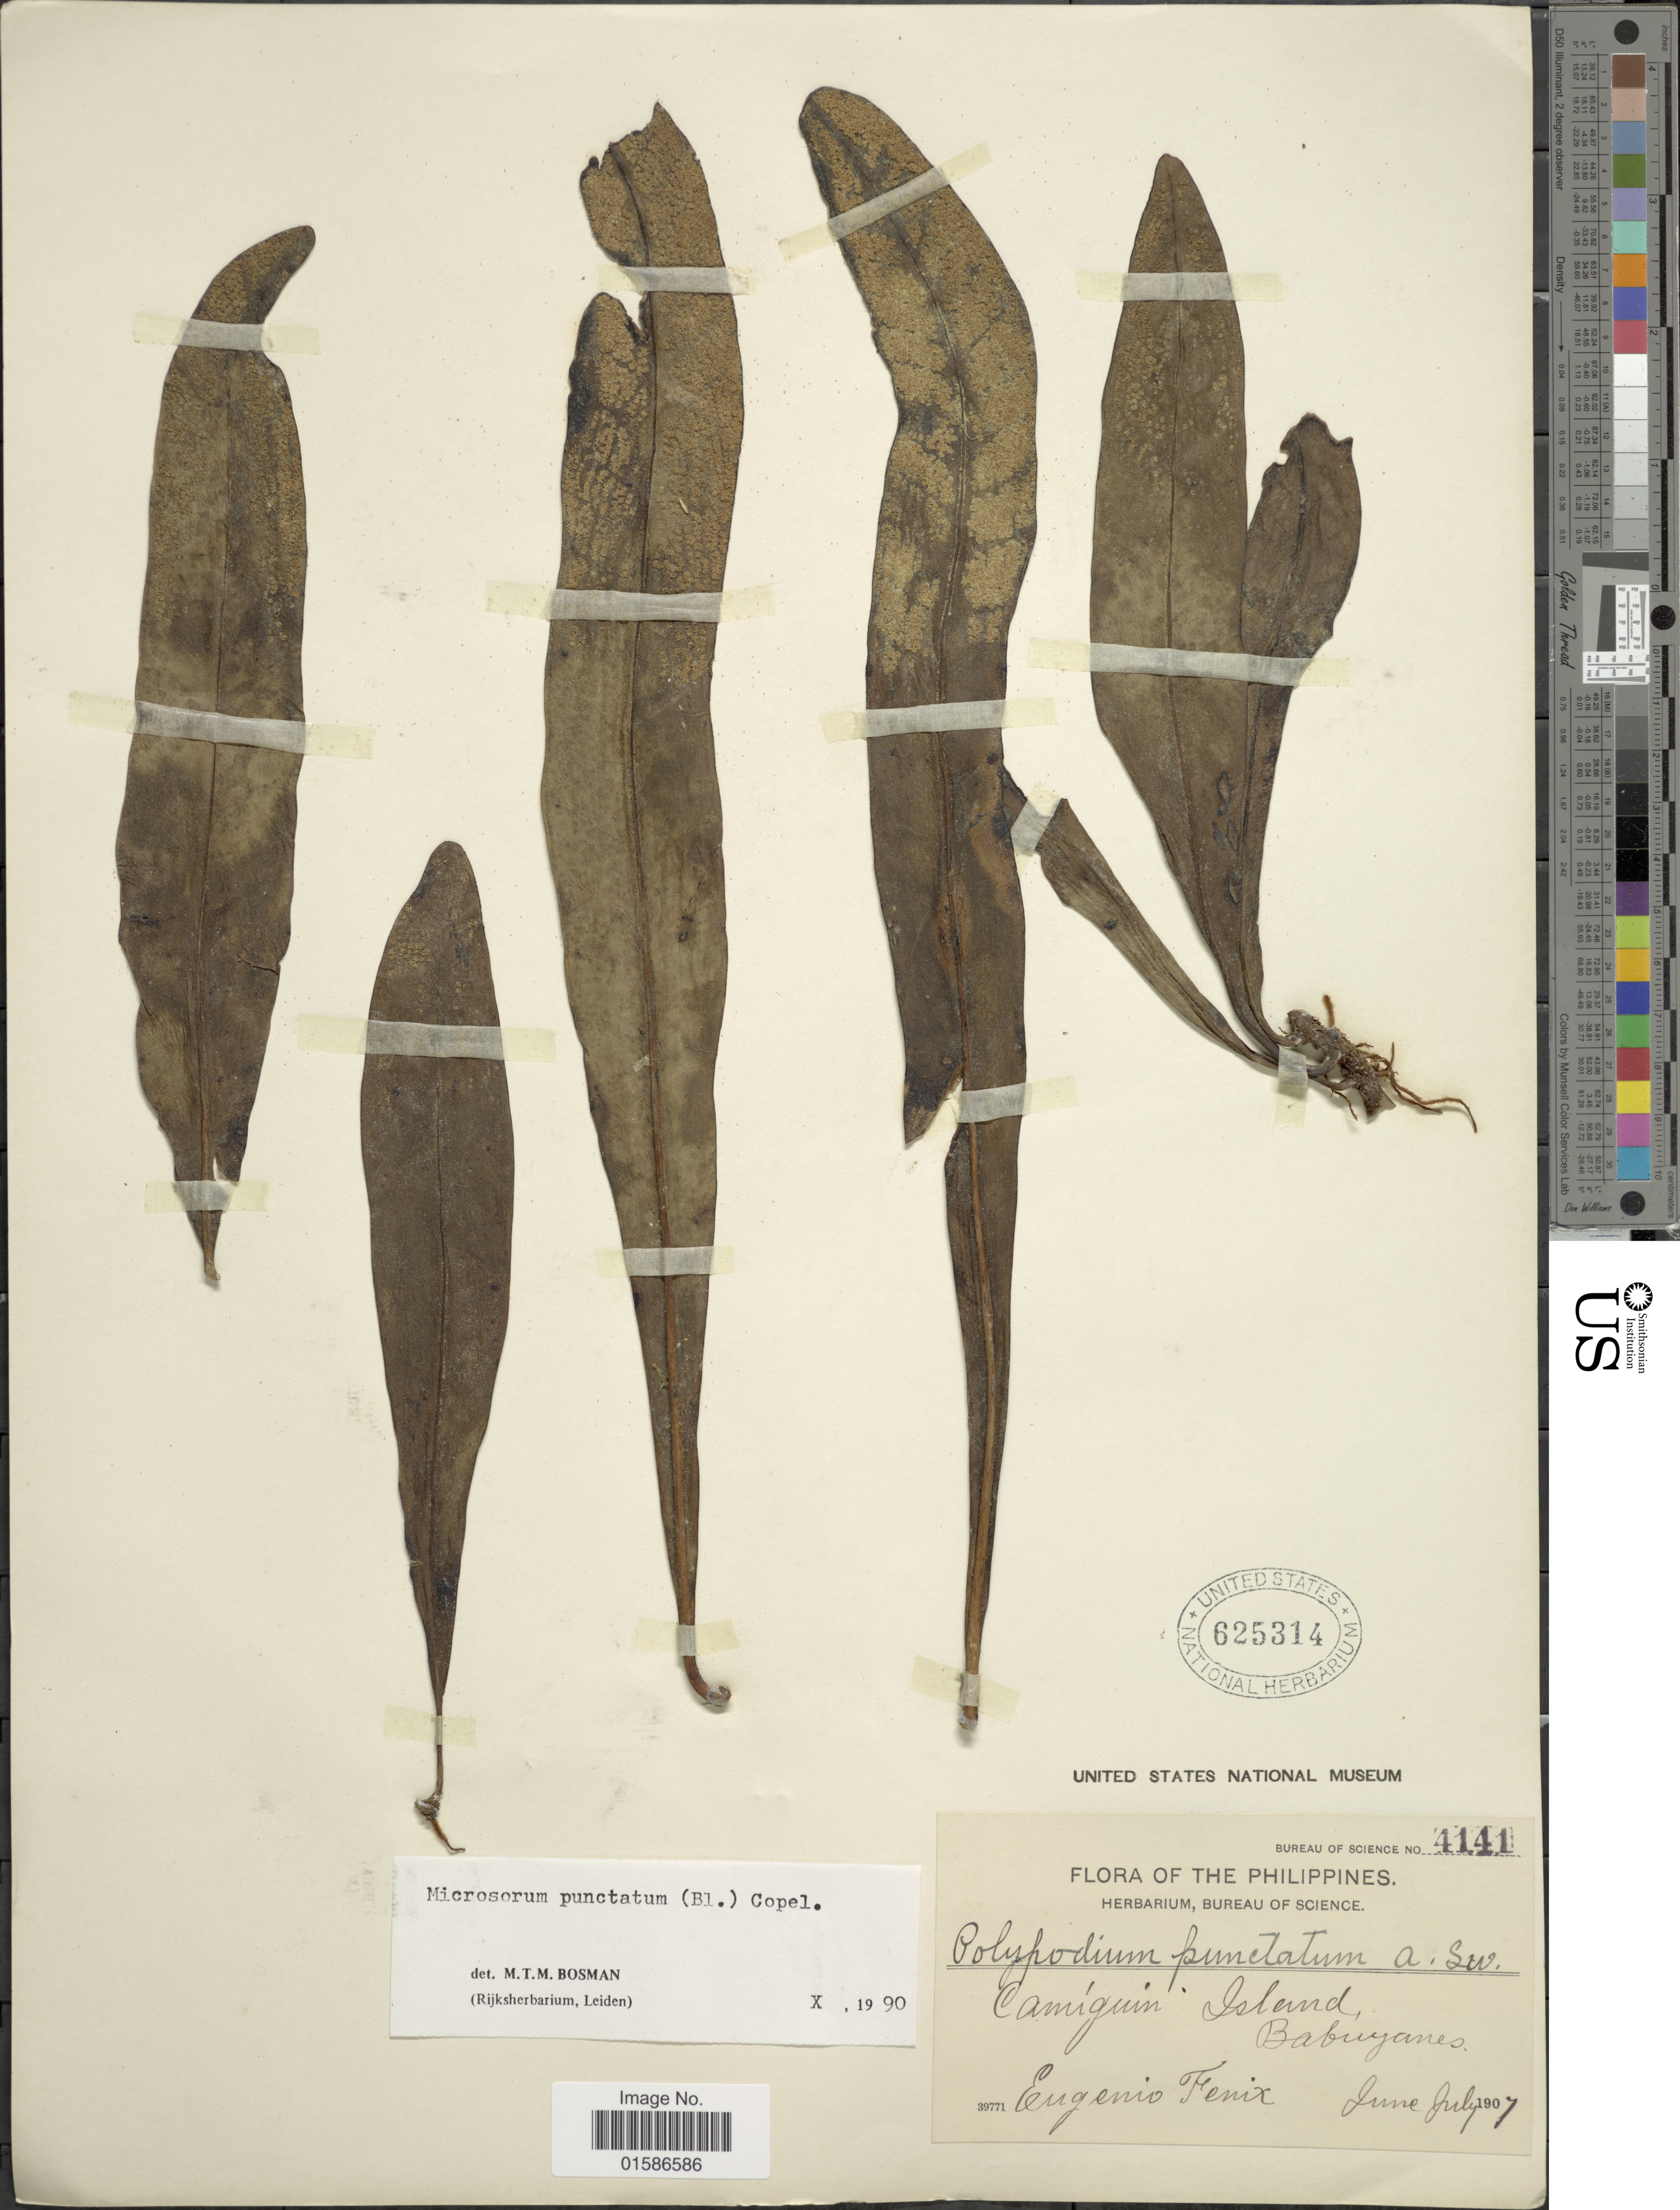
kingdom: Plantae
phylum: Tracheophyta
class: Polypodiopsida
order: Polypodiales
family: Polypodiaceae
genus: Microsorum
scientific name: Microsorum punctatum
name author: (L.) Copel.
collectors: E. Fenix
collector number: Bureau of Science 4141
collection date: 1907-06/1907-07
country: Philippines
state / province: Northern Mindanao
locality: Camíguin Island, Babuyanes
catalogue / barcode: US 625314